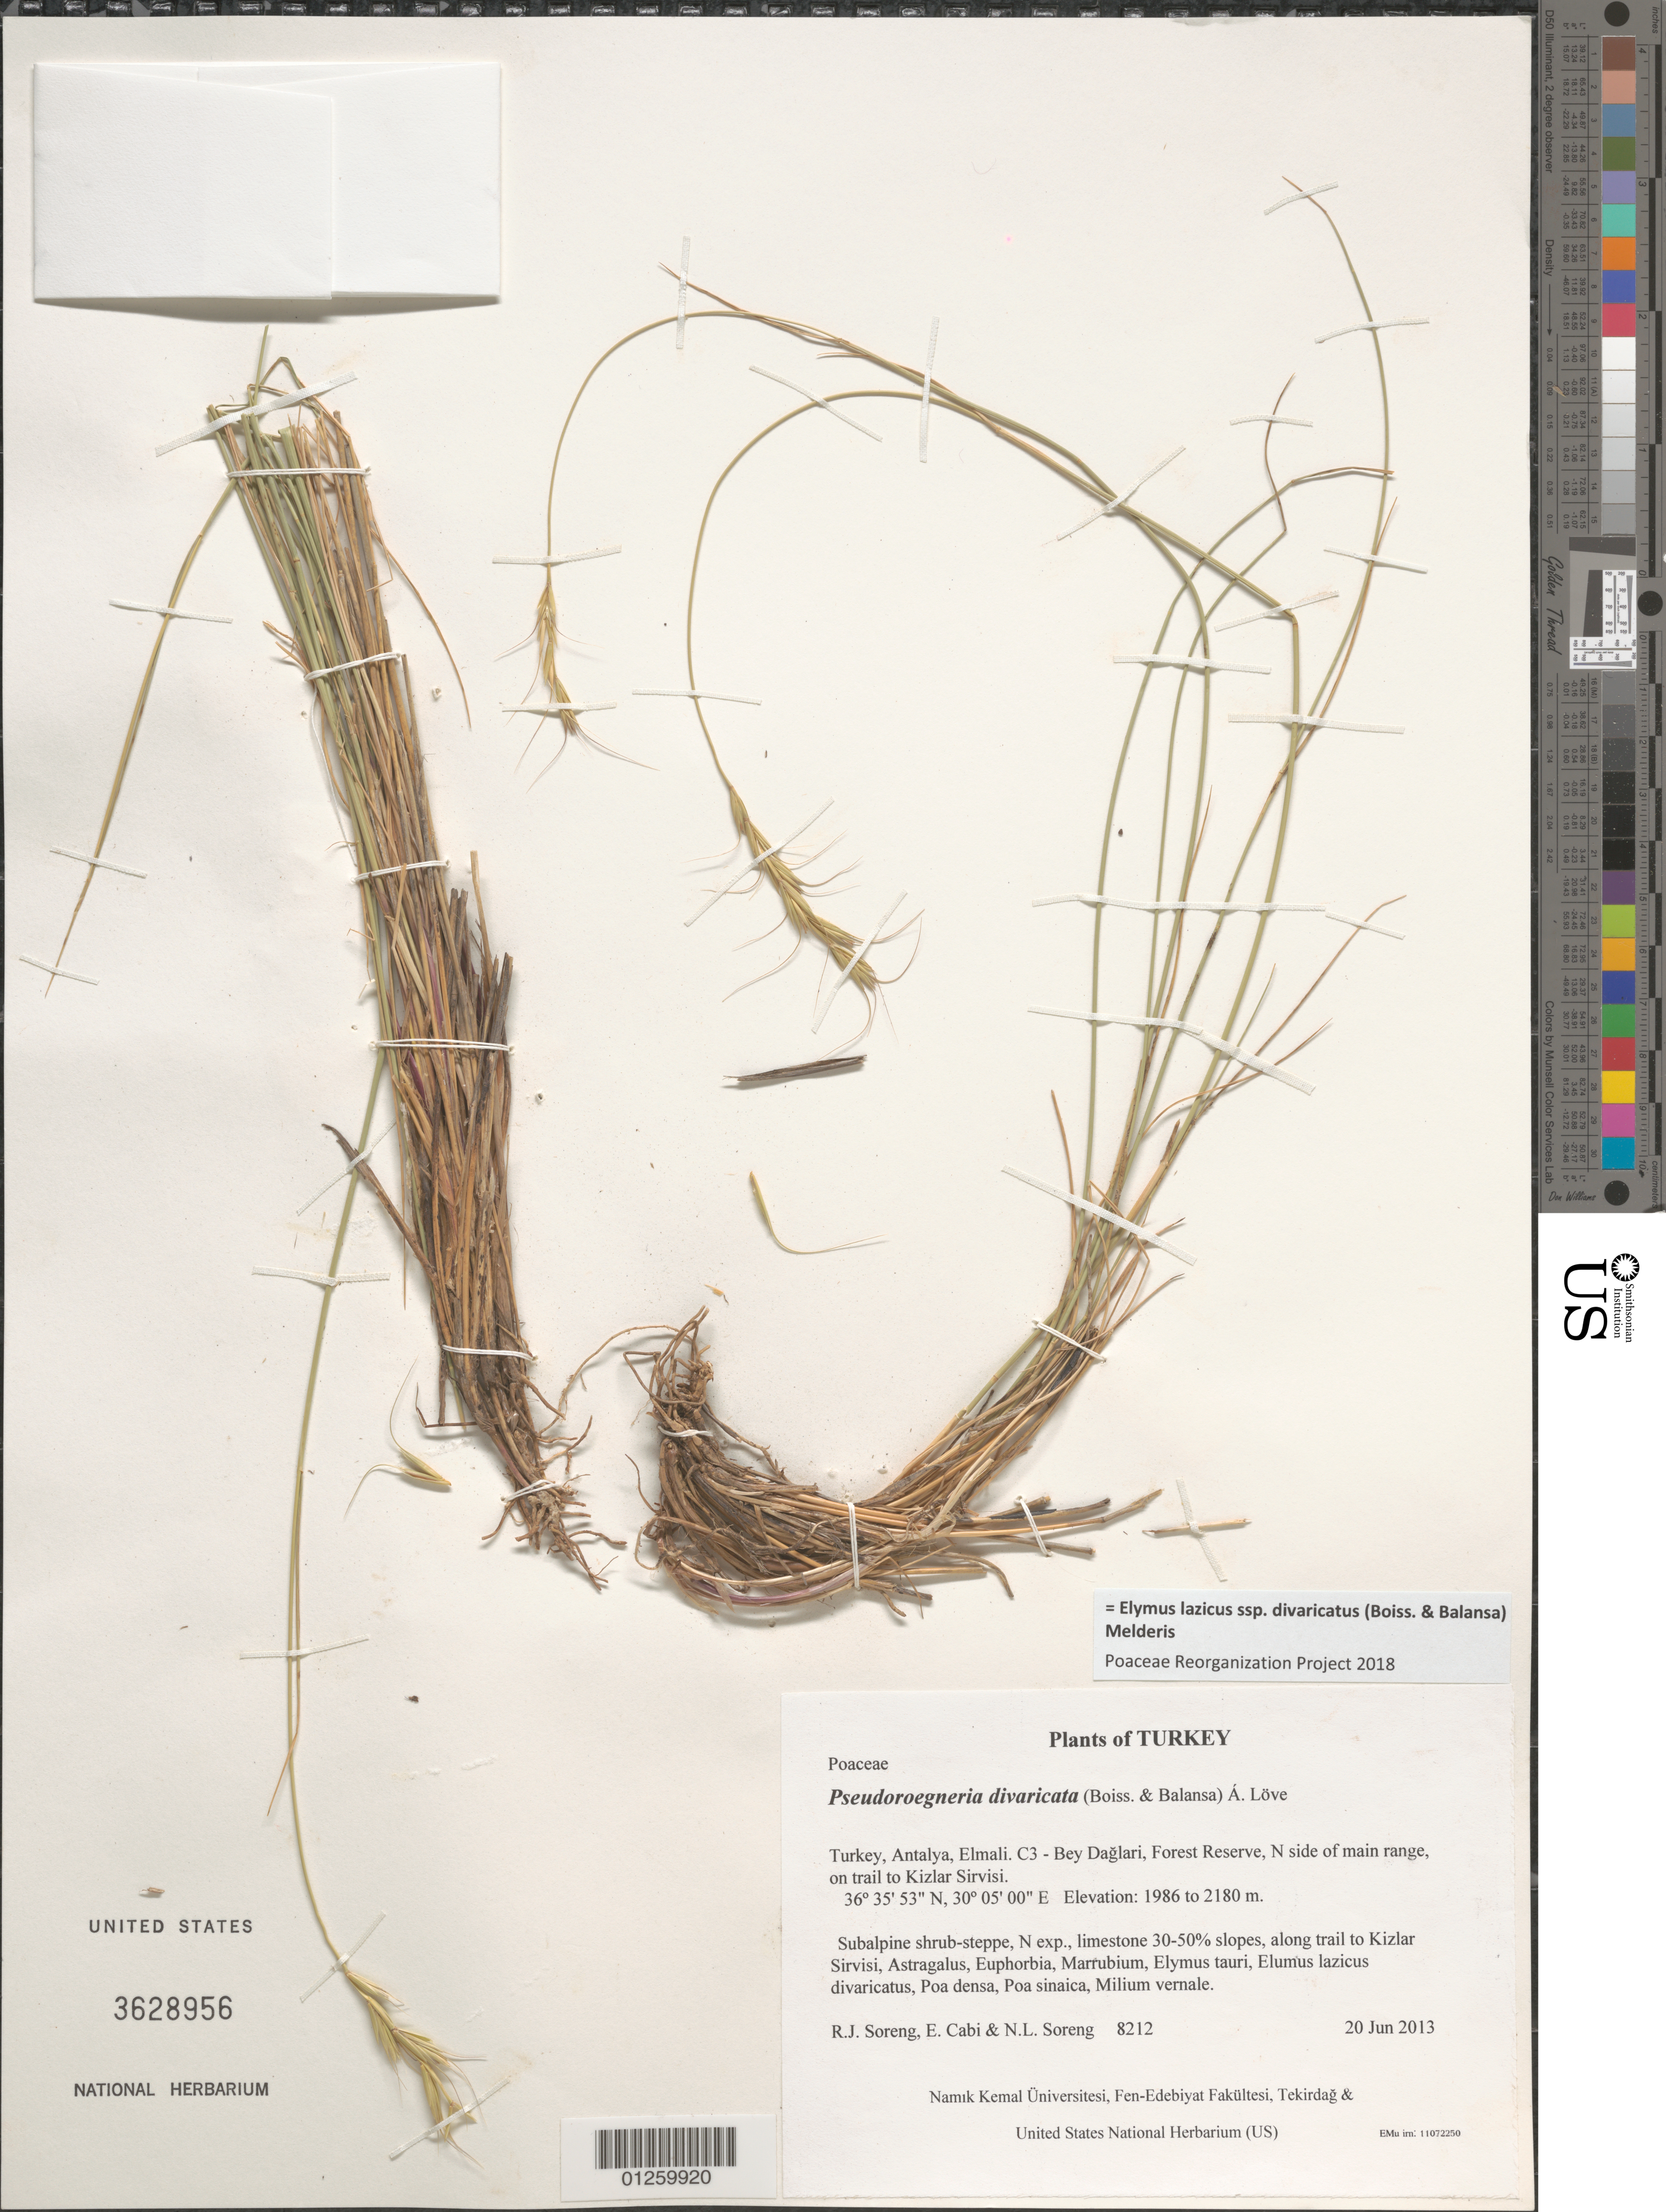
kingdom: Plantae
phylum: Tracheophyta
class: Liliopsida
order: Poales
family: Poaceae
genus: Elymus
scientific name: Elymus lazicus subsp. divaricatus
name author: (Boiss. & Balansa) Melderis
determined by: Poaceae Reorganization Project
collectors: R. J. Soreng, E. Cabi & N. L. Soreng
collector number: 8212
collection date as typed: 2013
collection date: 2013-06-20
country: Turkey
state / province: Antalya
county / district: Elmali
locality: C3 - Bey Daglari, Forest Reserve, N side of main range, on trail to Kizlar Sirvisi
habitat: Subalpine shrub-steppe, N exp., limestone 30-50% slopes, along trail to Kizlar Sirvisi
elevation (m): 1986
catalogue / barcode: US 3628956